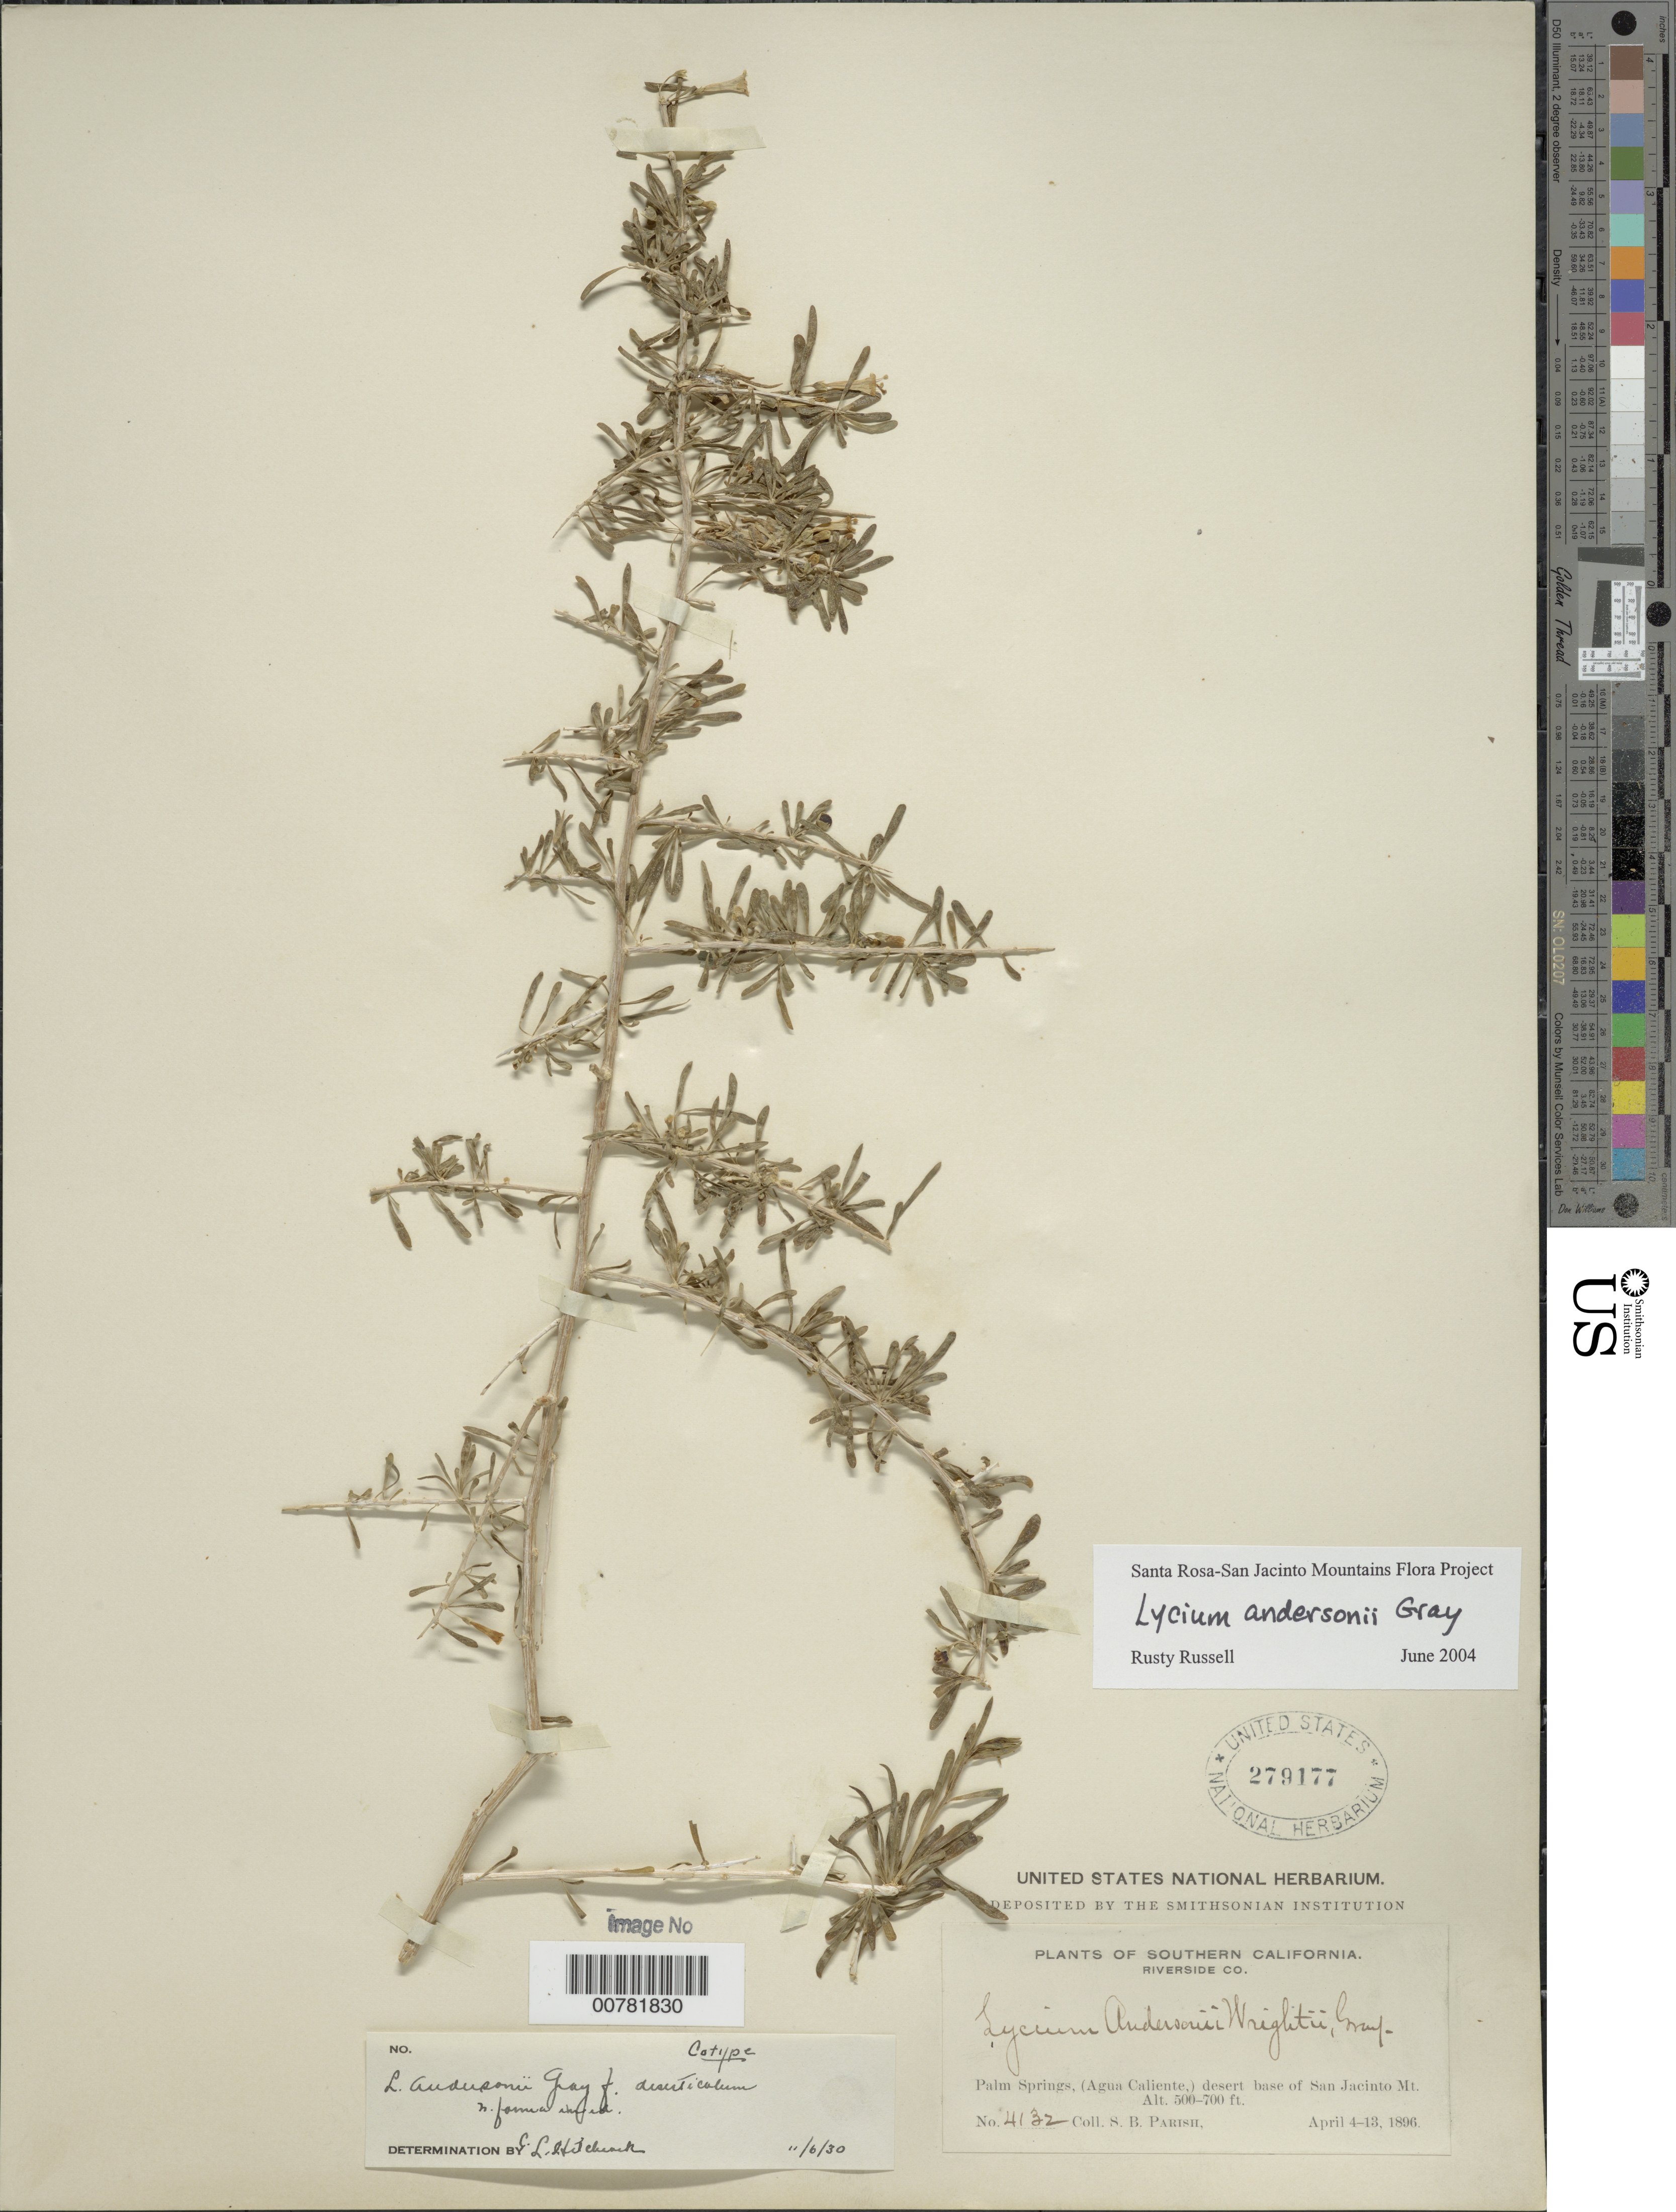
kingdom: Plantae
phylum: Tracheophyta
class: Magnoliopsida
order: Solanales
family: Solanaceae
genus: Lycium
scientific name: Lycium andersonii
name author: A. Gray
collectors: S. B. Parish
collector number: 4132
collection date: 1896-04-04/1896-04-13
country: United States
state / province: California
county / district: Riverside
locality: Southern California. Riverside Co. Palm Springs, (Agua Caliente) desert base of San Jacinto Mt.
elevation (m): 152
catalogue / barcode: US 279177